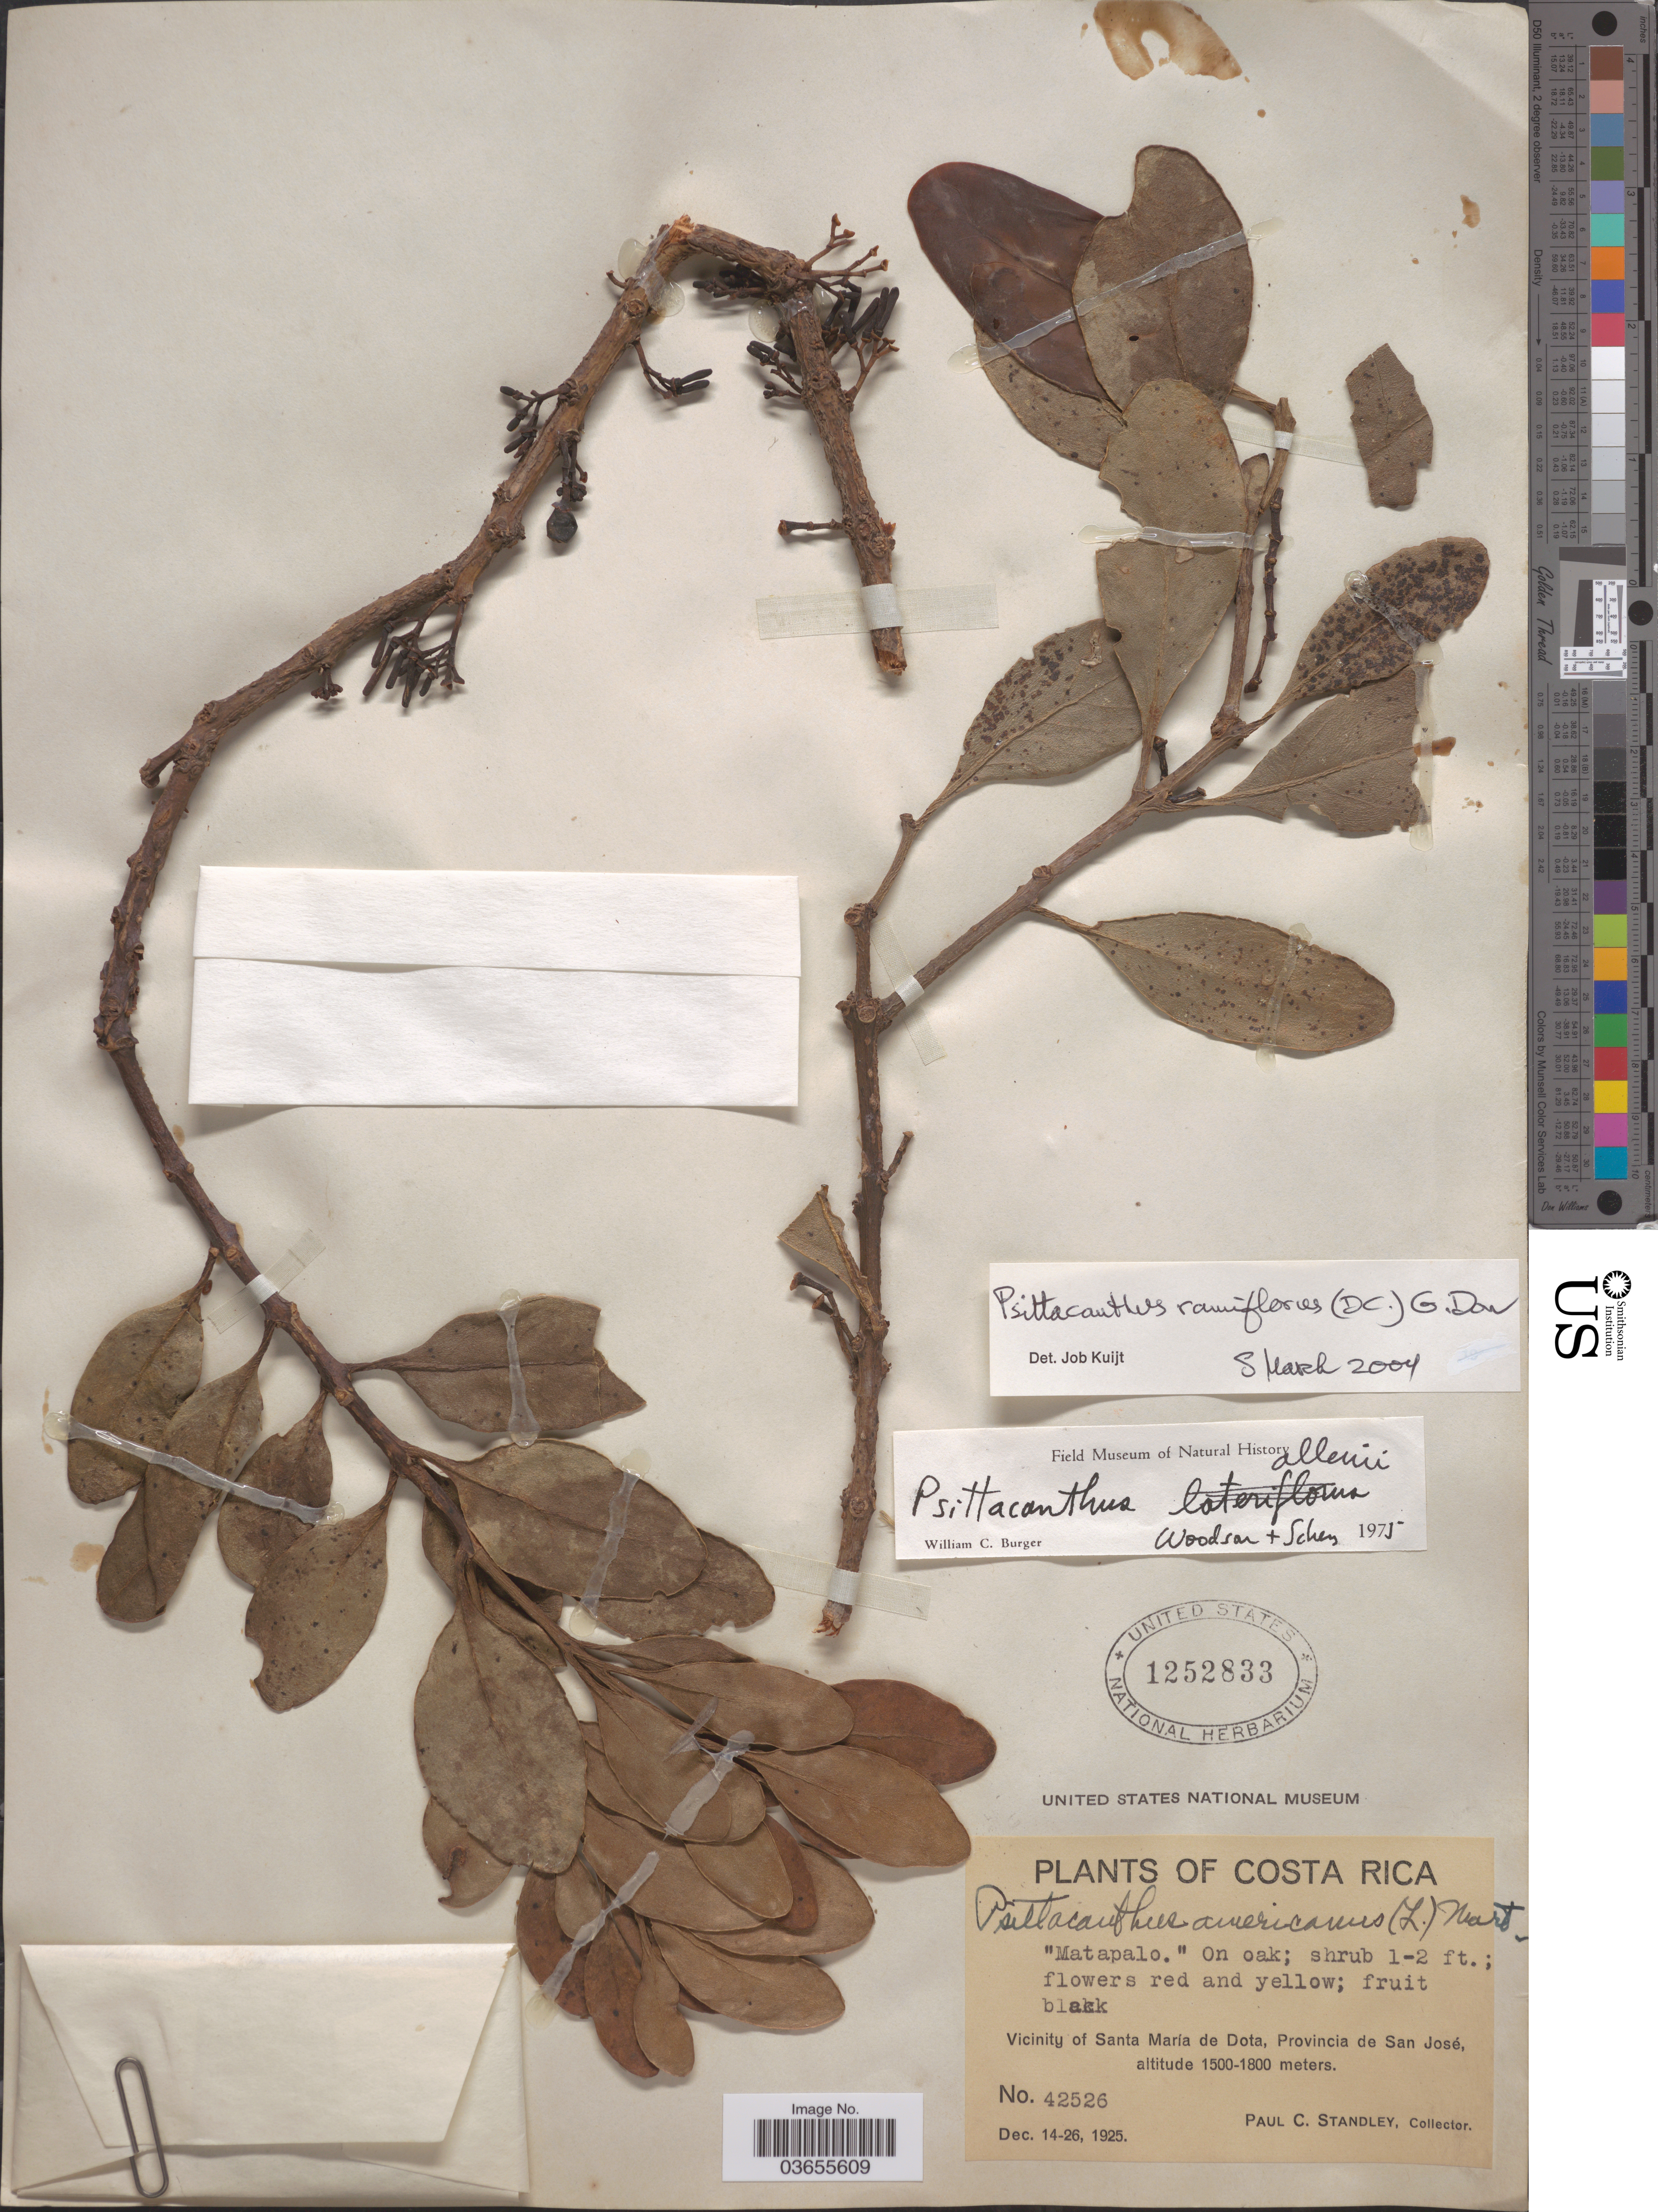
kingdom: Plantae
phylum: Tracheophyta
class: Magnoliopsida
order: Santalales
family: Loranthaceae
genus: Psittacanthus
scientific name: Psittacanthus ramiflorus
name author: (Moc. & Sessé ex DC.) G. Don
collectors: P. C. Standley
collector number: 42526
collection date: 1925-12-14/1925-12-26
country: Costa Rica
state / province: San José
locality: Vicinity of Santa María de Dota.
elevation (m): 1500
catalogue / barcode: US 1252833